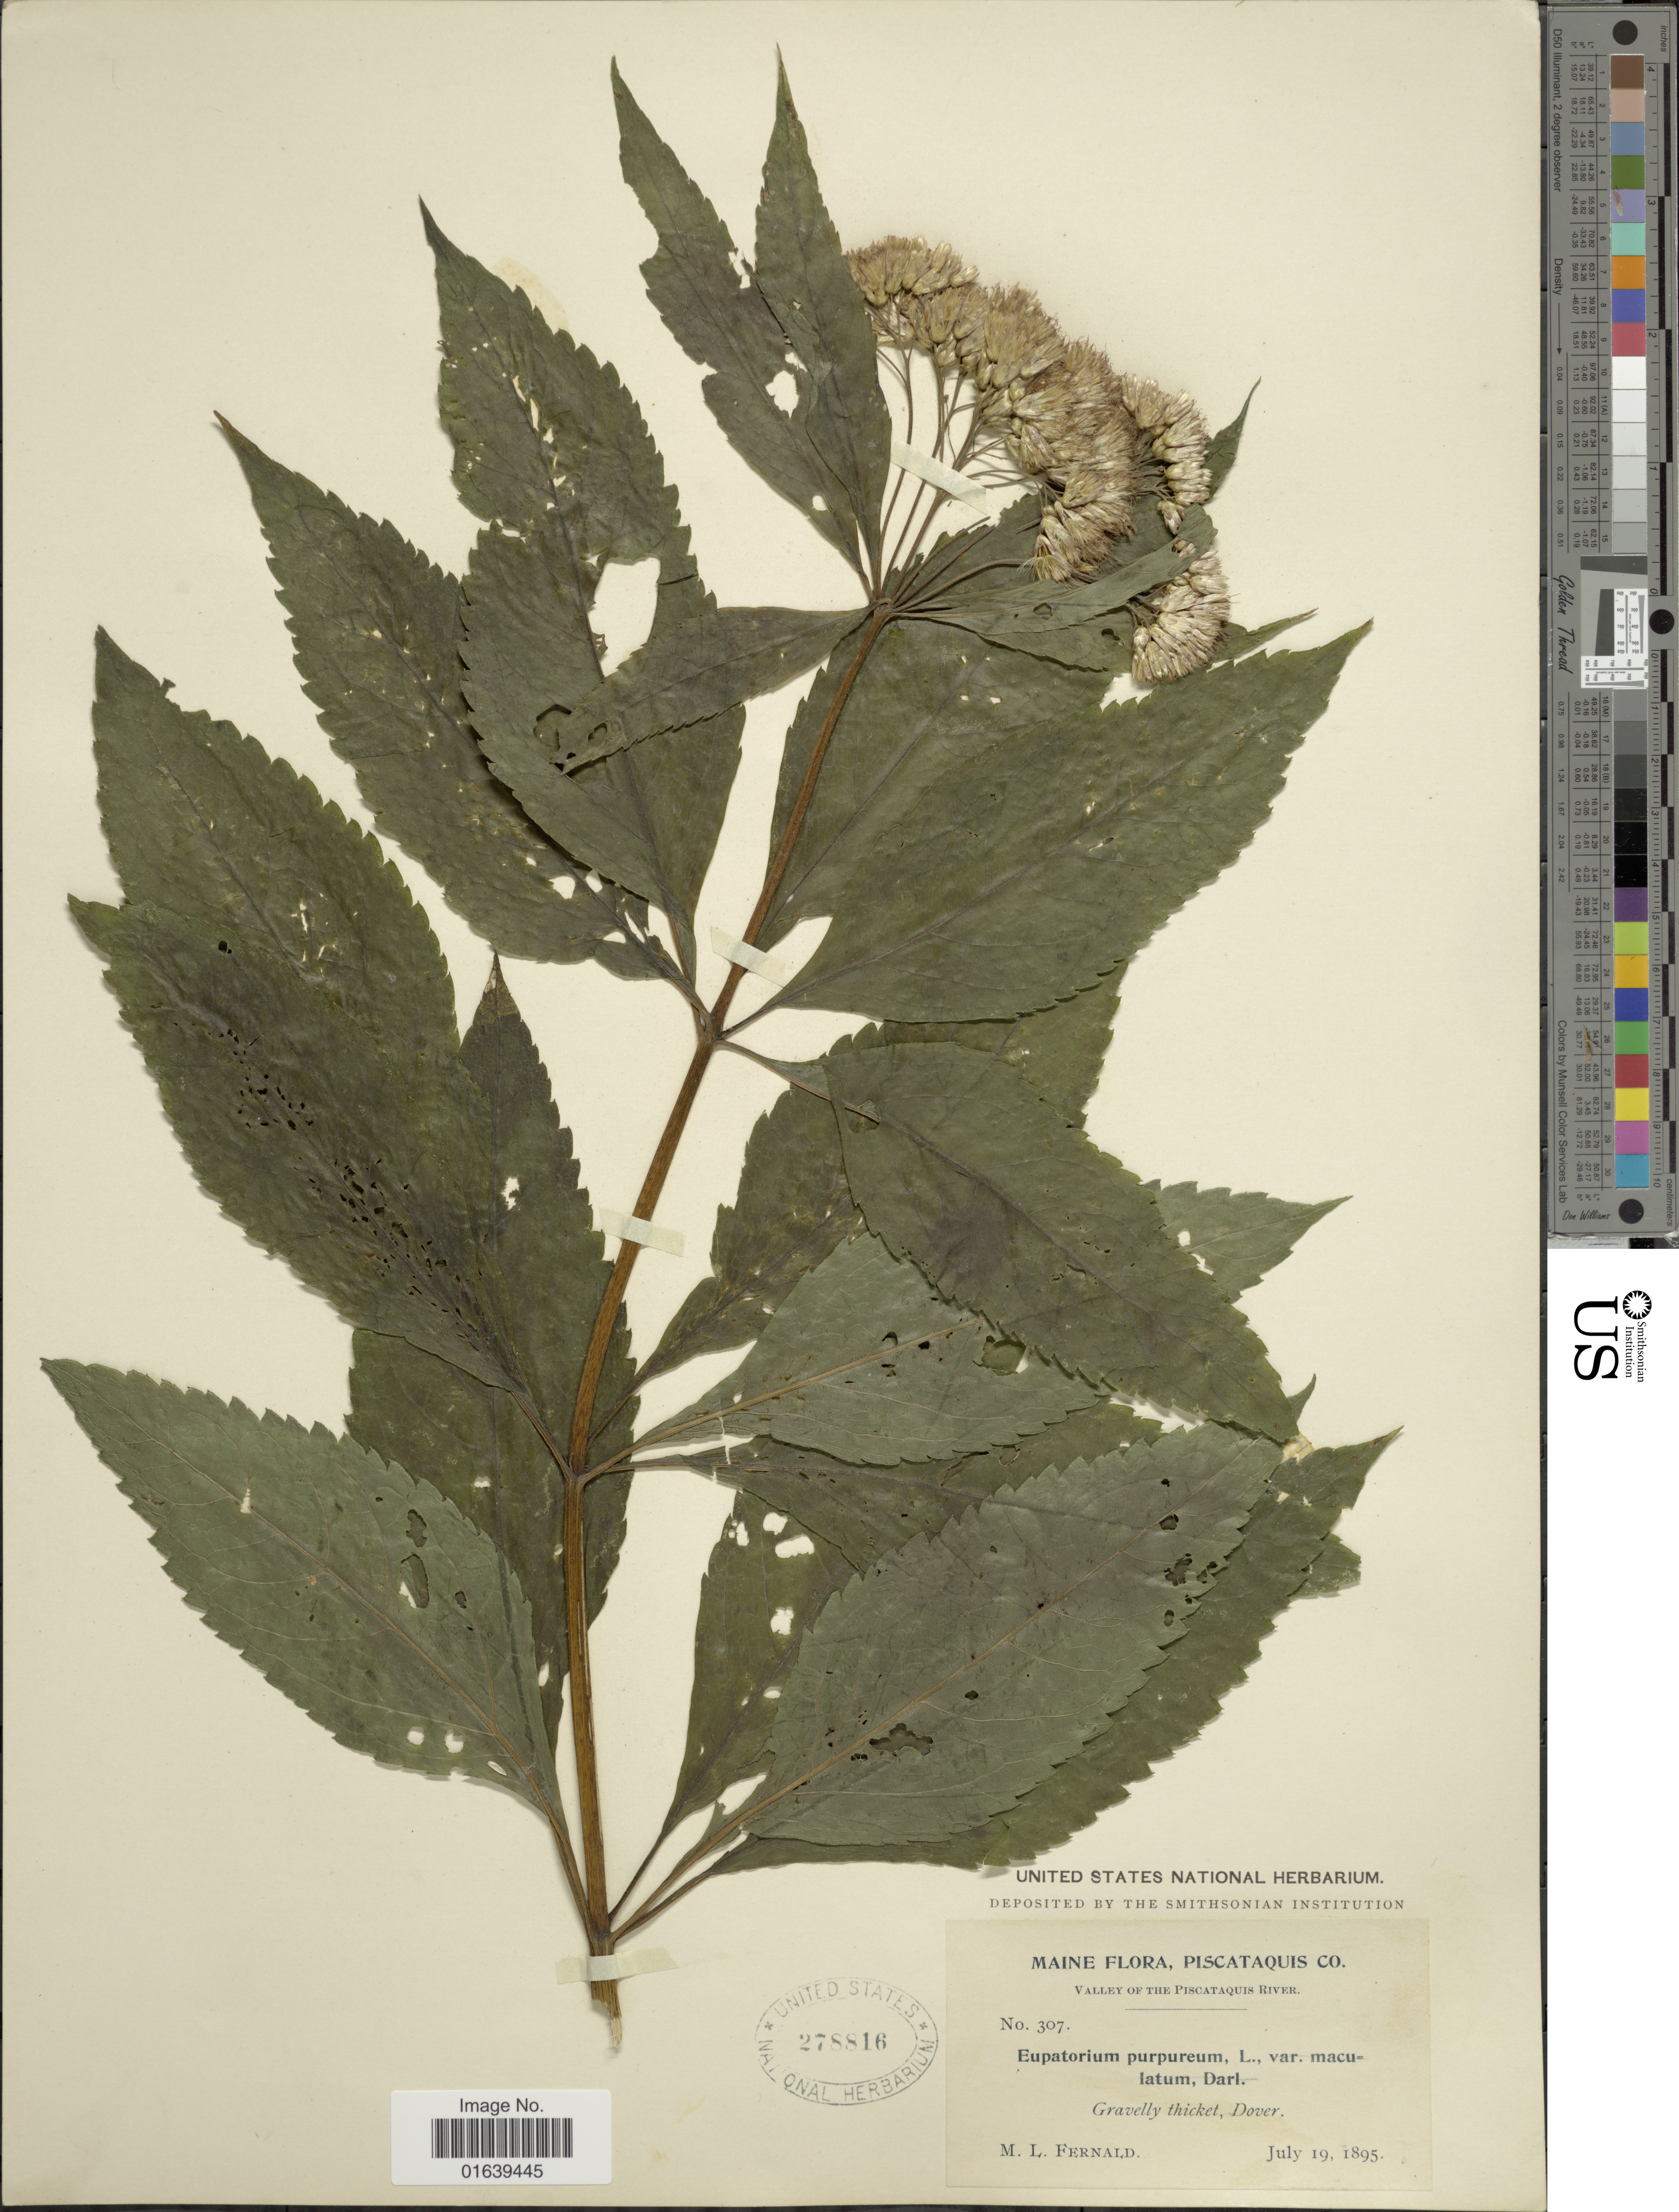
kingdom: Plantae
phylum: Tracheophyta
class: Magnoliopsida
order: Asterales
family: Asteraceae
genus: Eupatorium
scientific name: Eupatorium maculatum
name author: L.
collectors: M. L. Fernald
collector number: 307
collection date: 1895-07-19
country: United States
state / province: Maine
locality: Maine. piscataquis Co. Valley of the Piscataquis River. Gravelly thicket, Dover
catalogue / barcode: US 278816